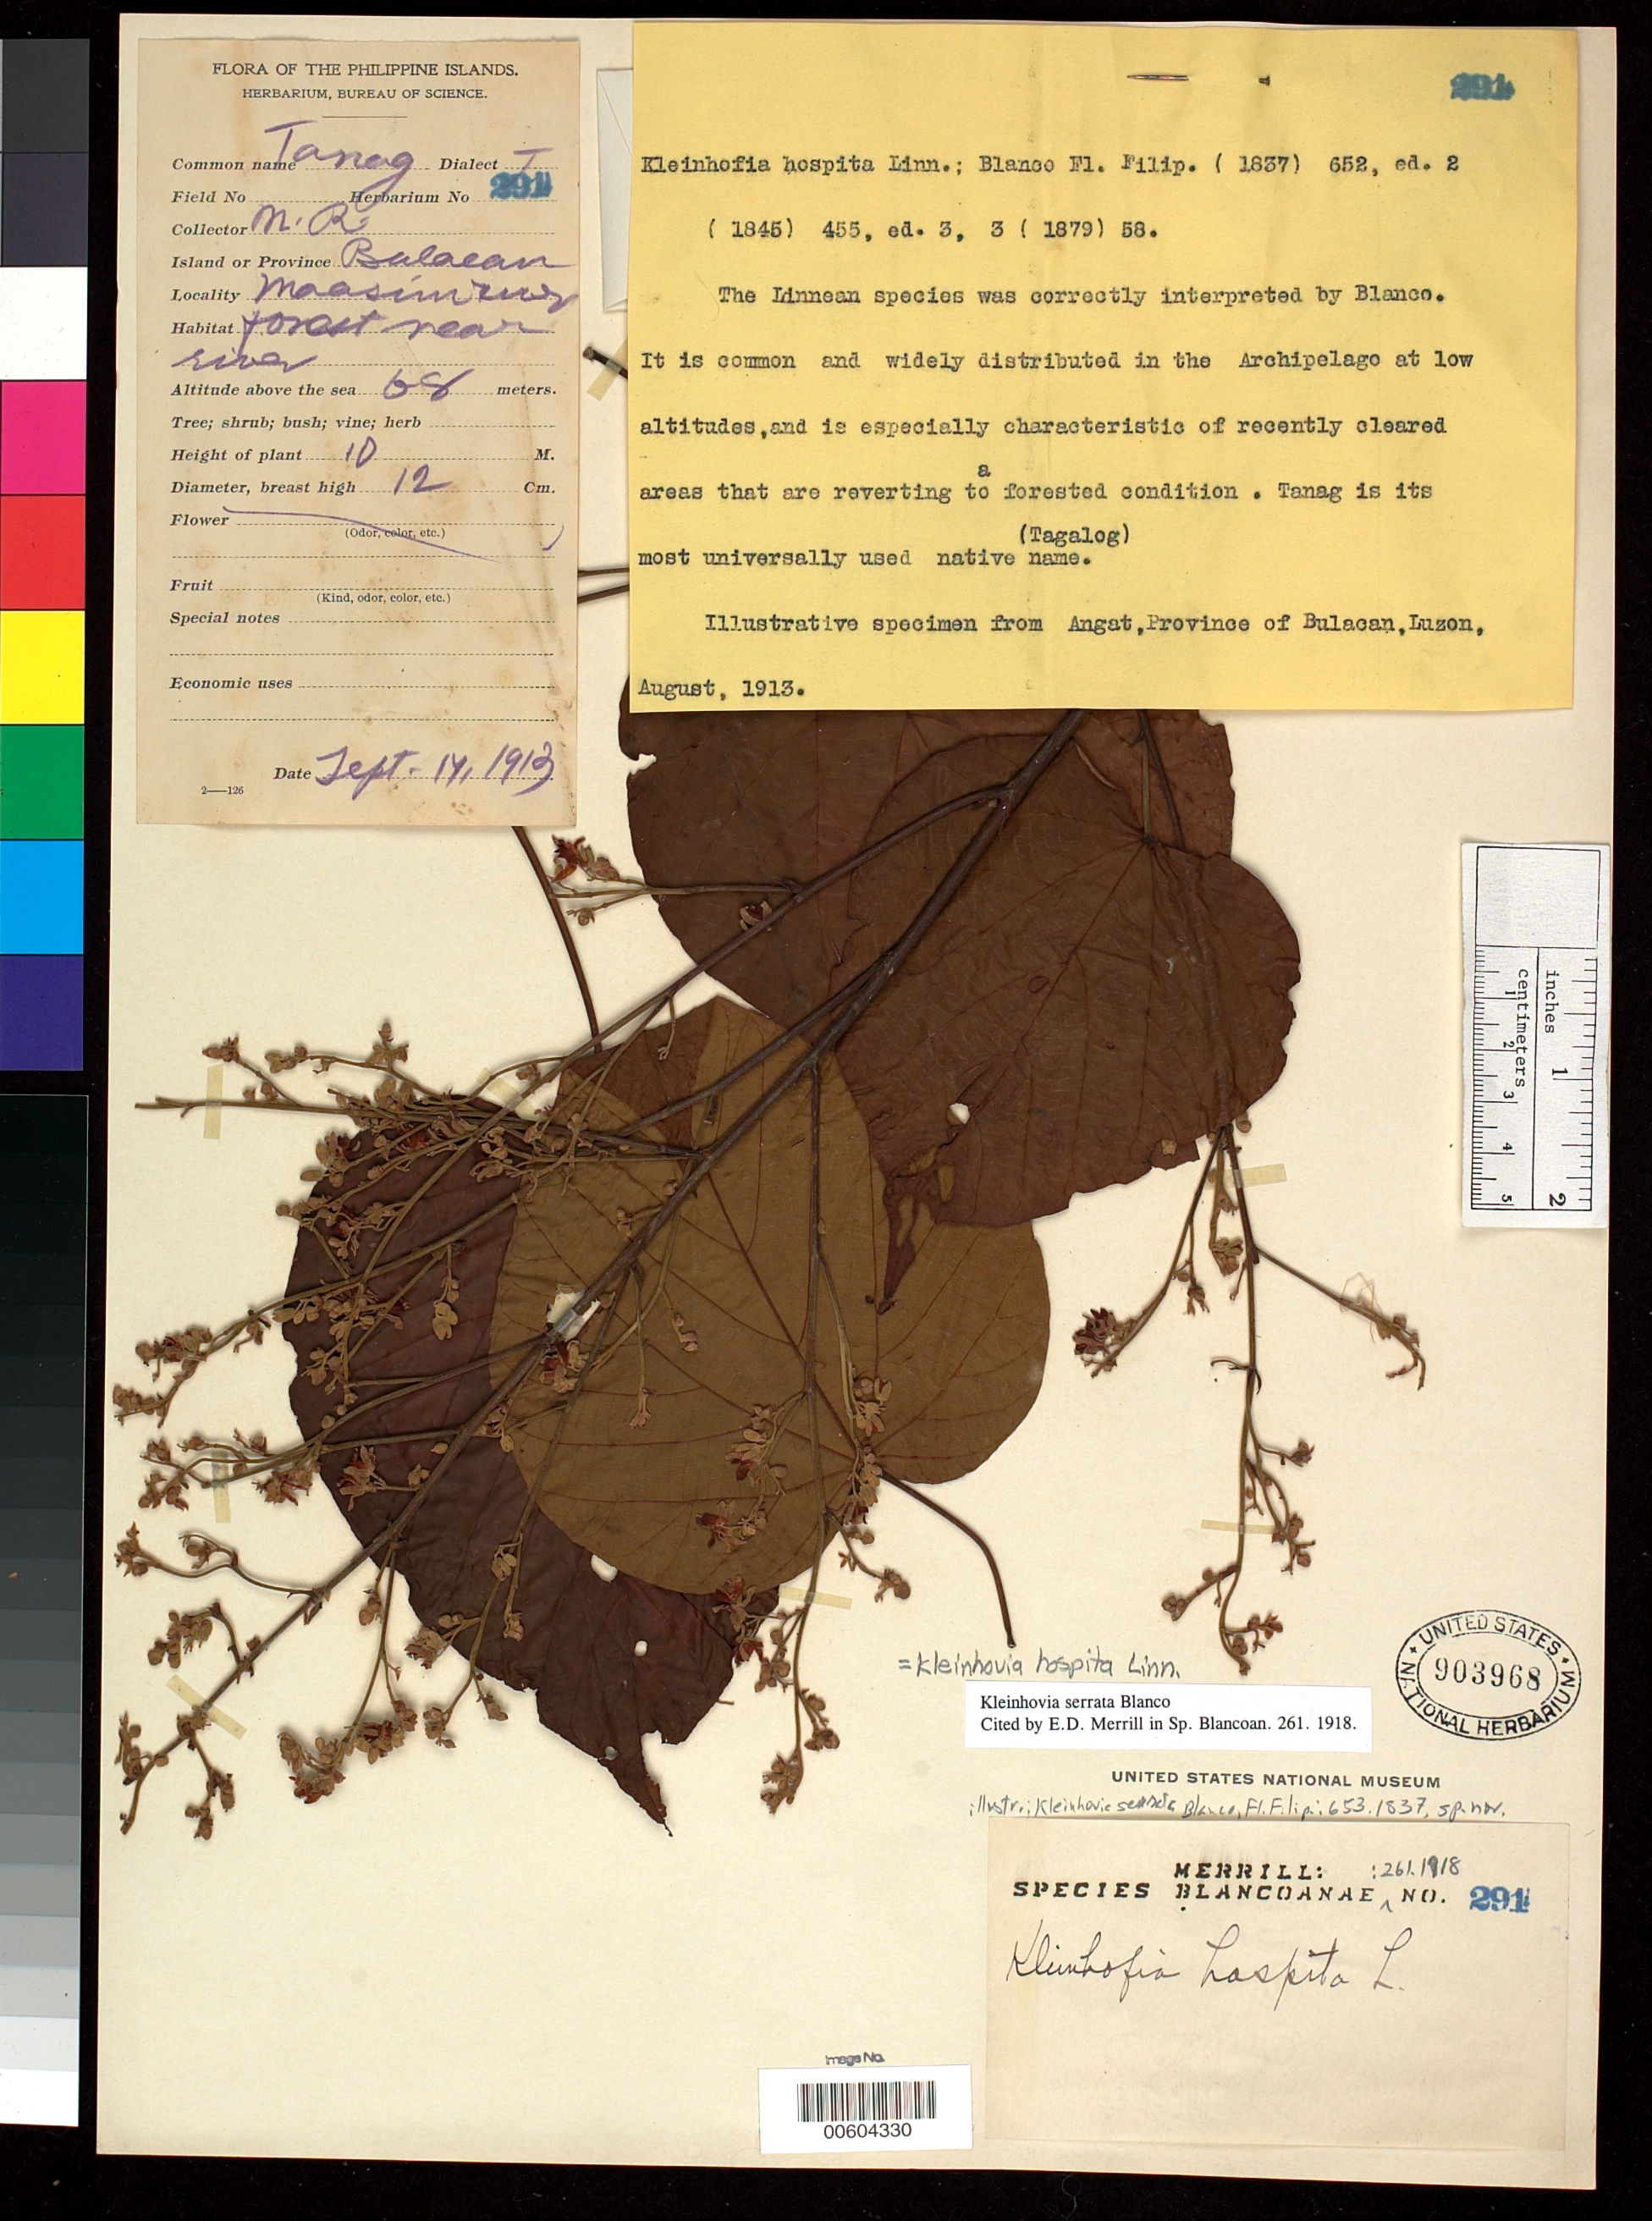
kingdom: Plantae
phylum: Tracheophyta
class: Magnoliopsida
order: Malvales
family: Malvaceae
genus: Kleinhovia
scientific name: Kleinhovia serrata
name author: Blanco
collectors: M. Ramos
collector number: Sp. Blancoan. 0291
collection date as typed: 14 Sep 1913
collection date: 1913-09-14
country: Philippines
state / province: Central Luzon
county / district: Bulacan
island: Luzon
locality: Maasimum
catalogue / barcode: US 903968